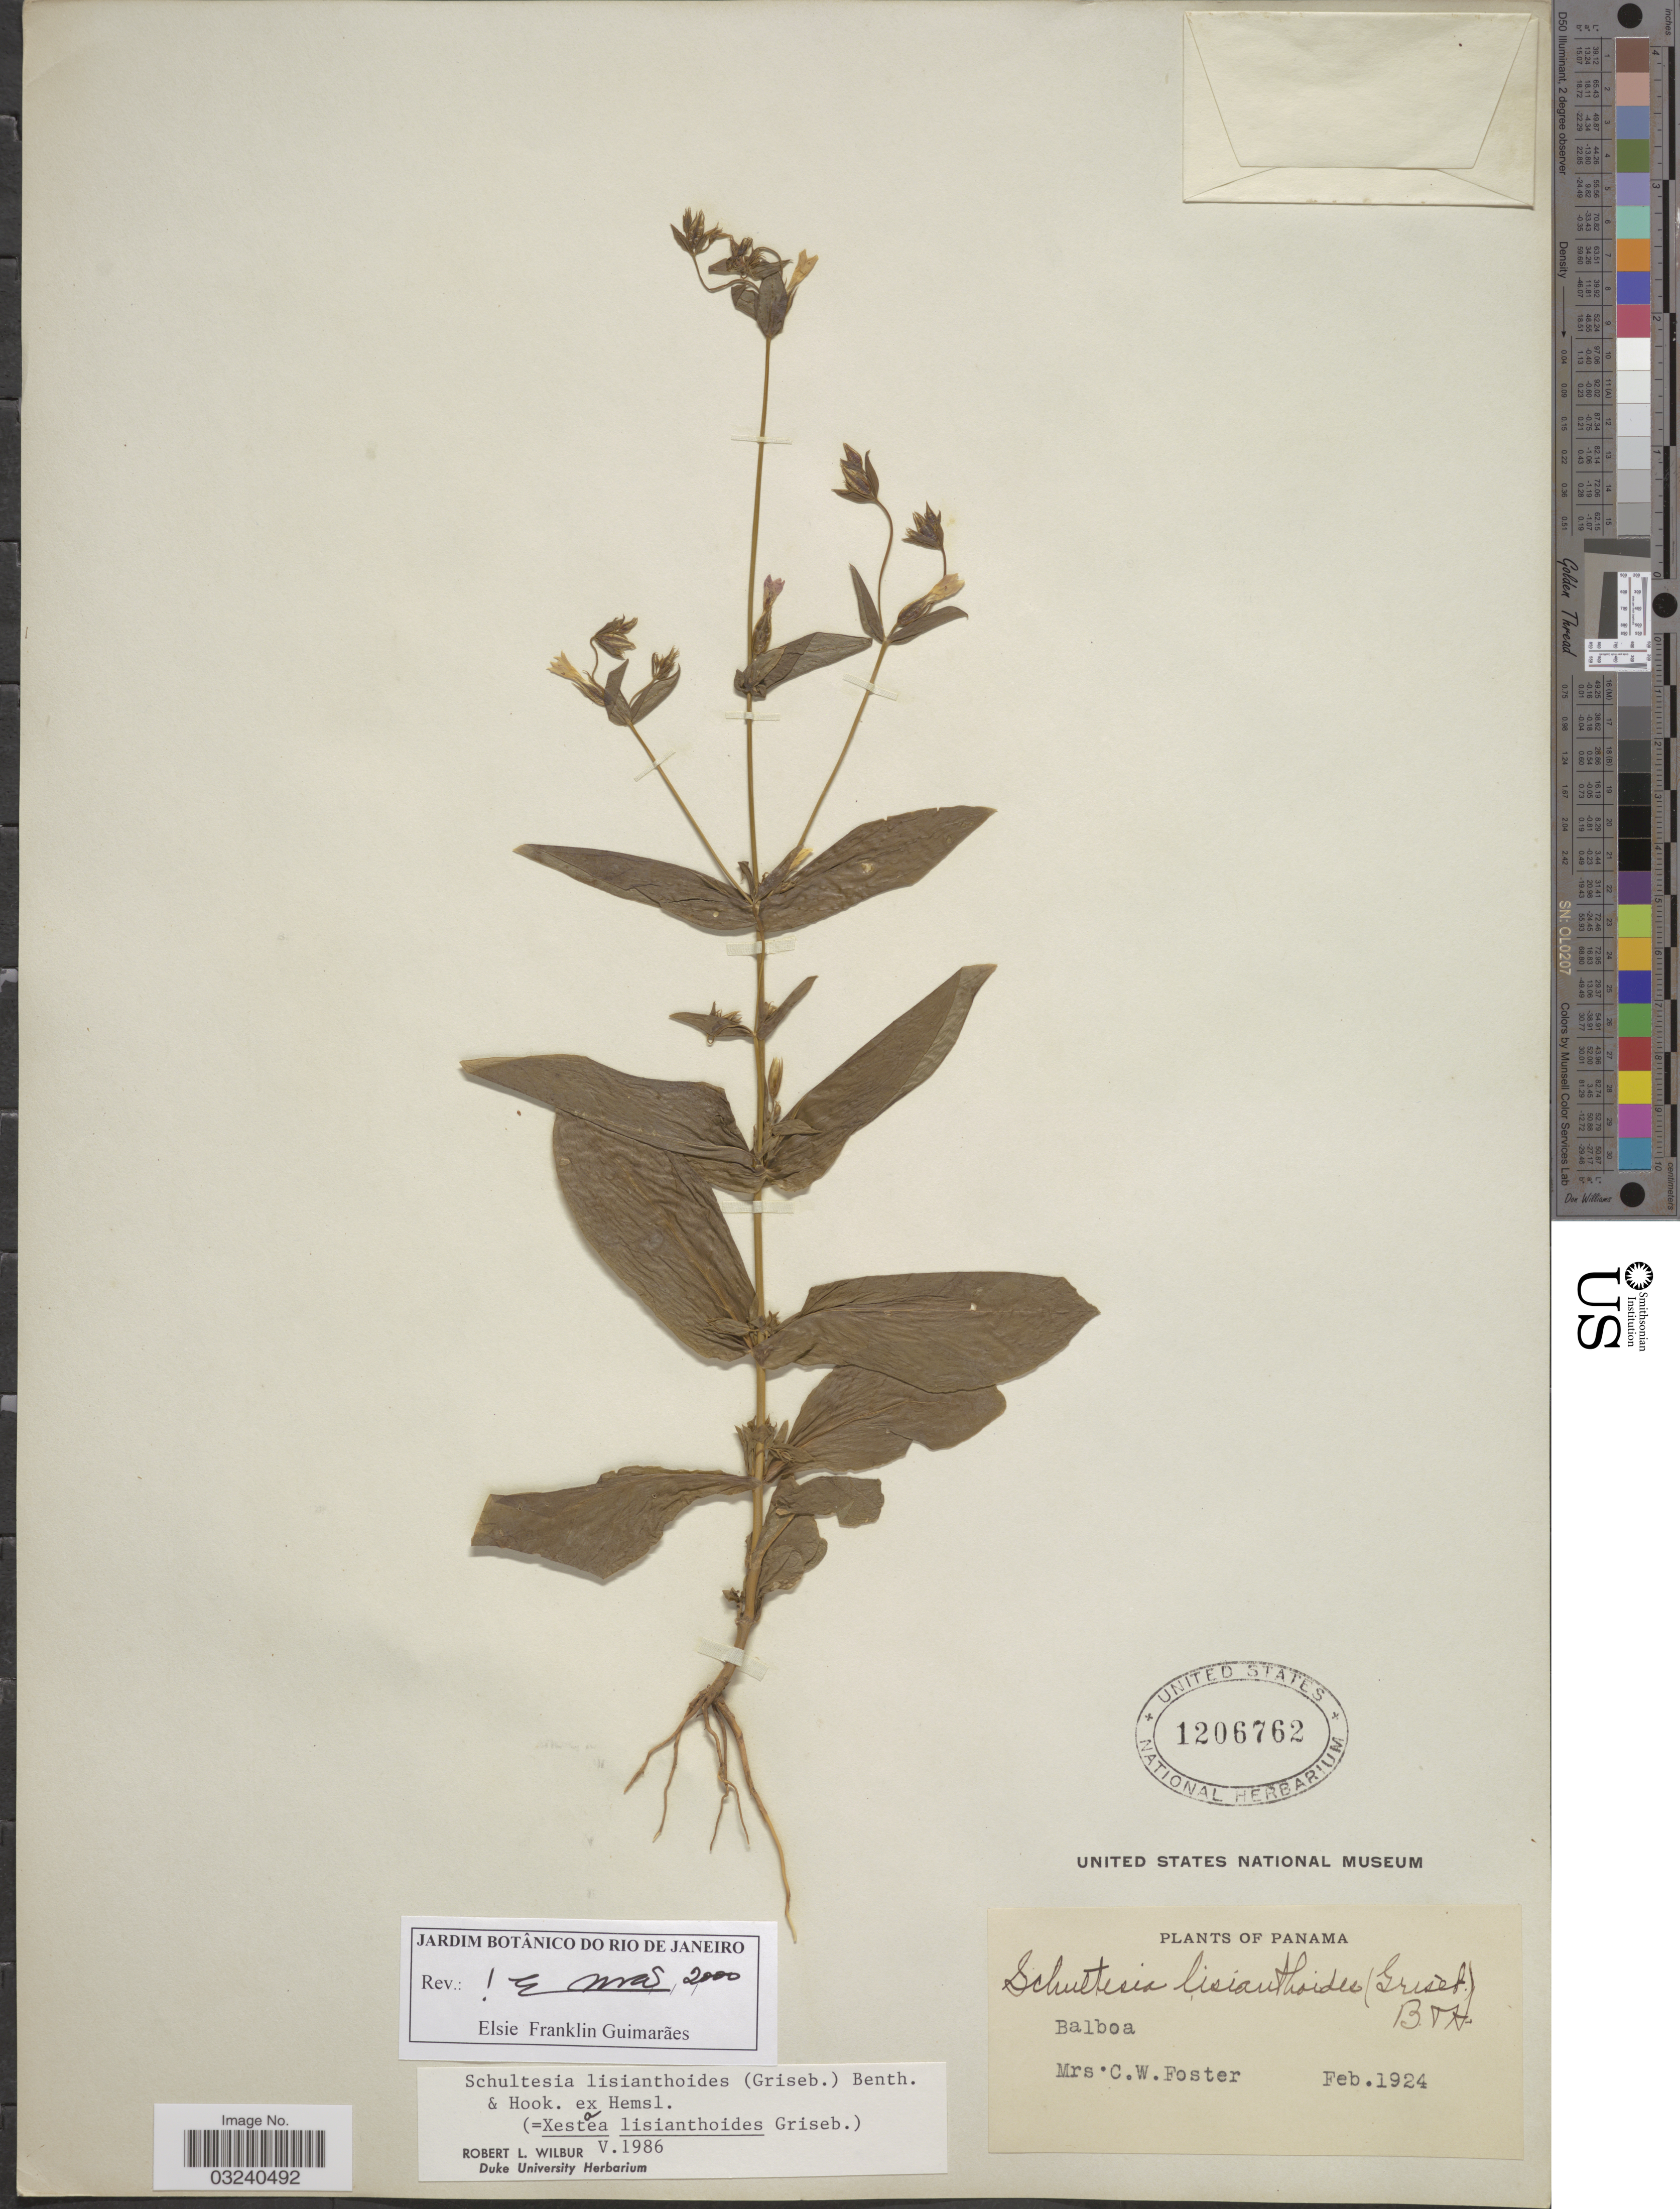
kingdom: Plantae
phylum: Tracheophyta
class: Magnoliopsida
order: Gentianales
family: Gentianaceae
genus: Schultesia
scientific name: Schultesia lisianthoides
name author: (Griseb.) Benth. & Hook. f. ex Hemsl.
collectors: C. Foster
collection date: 1924-02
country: Panama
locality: Balboa.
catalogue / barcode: US 1206762